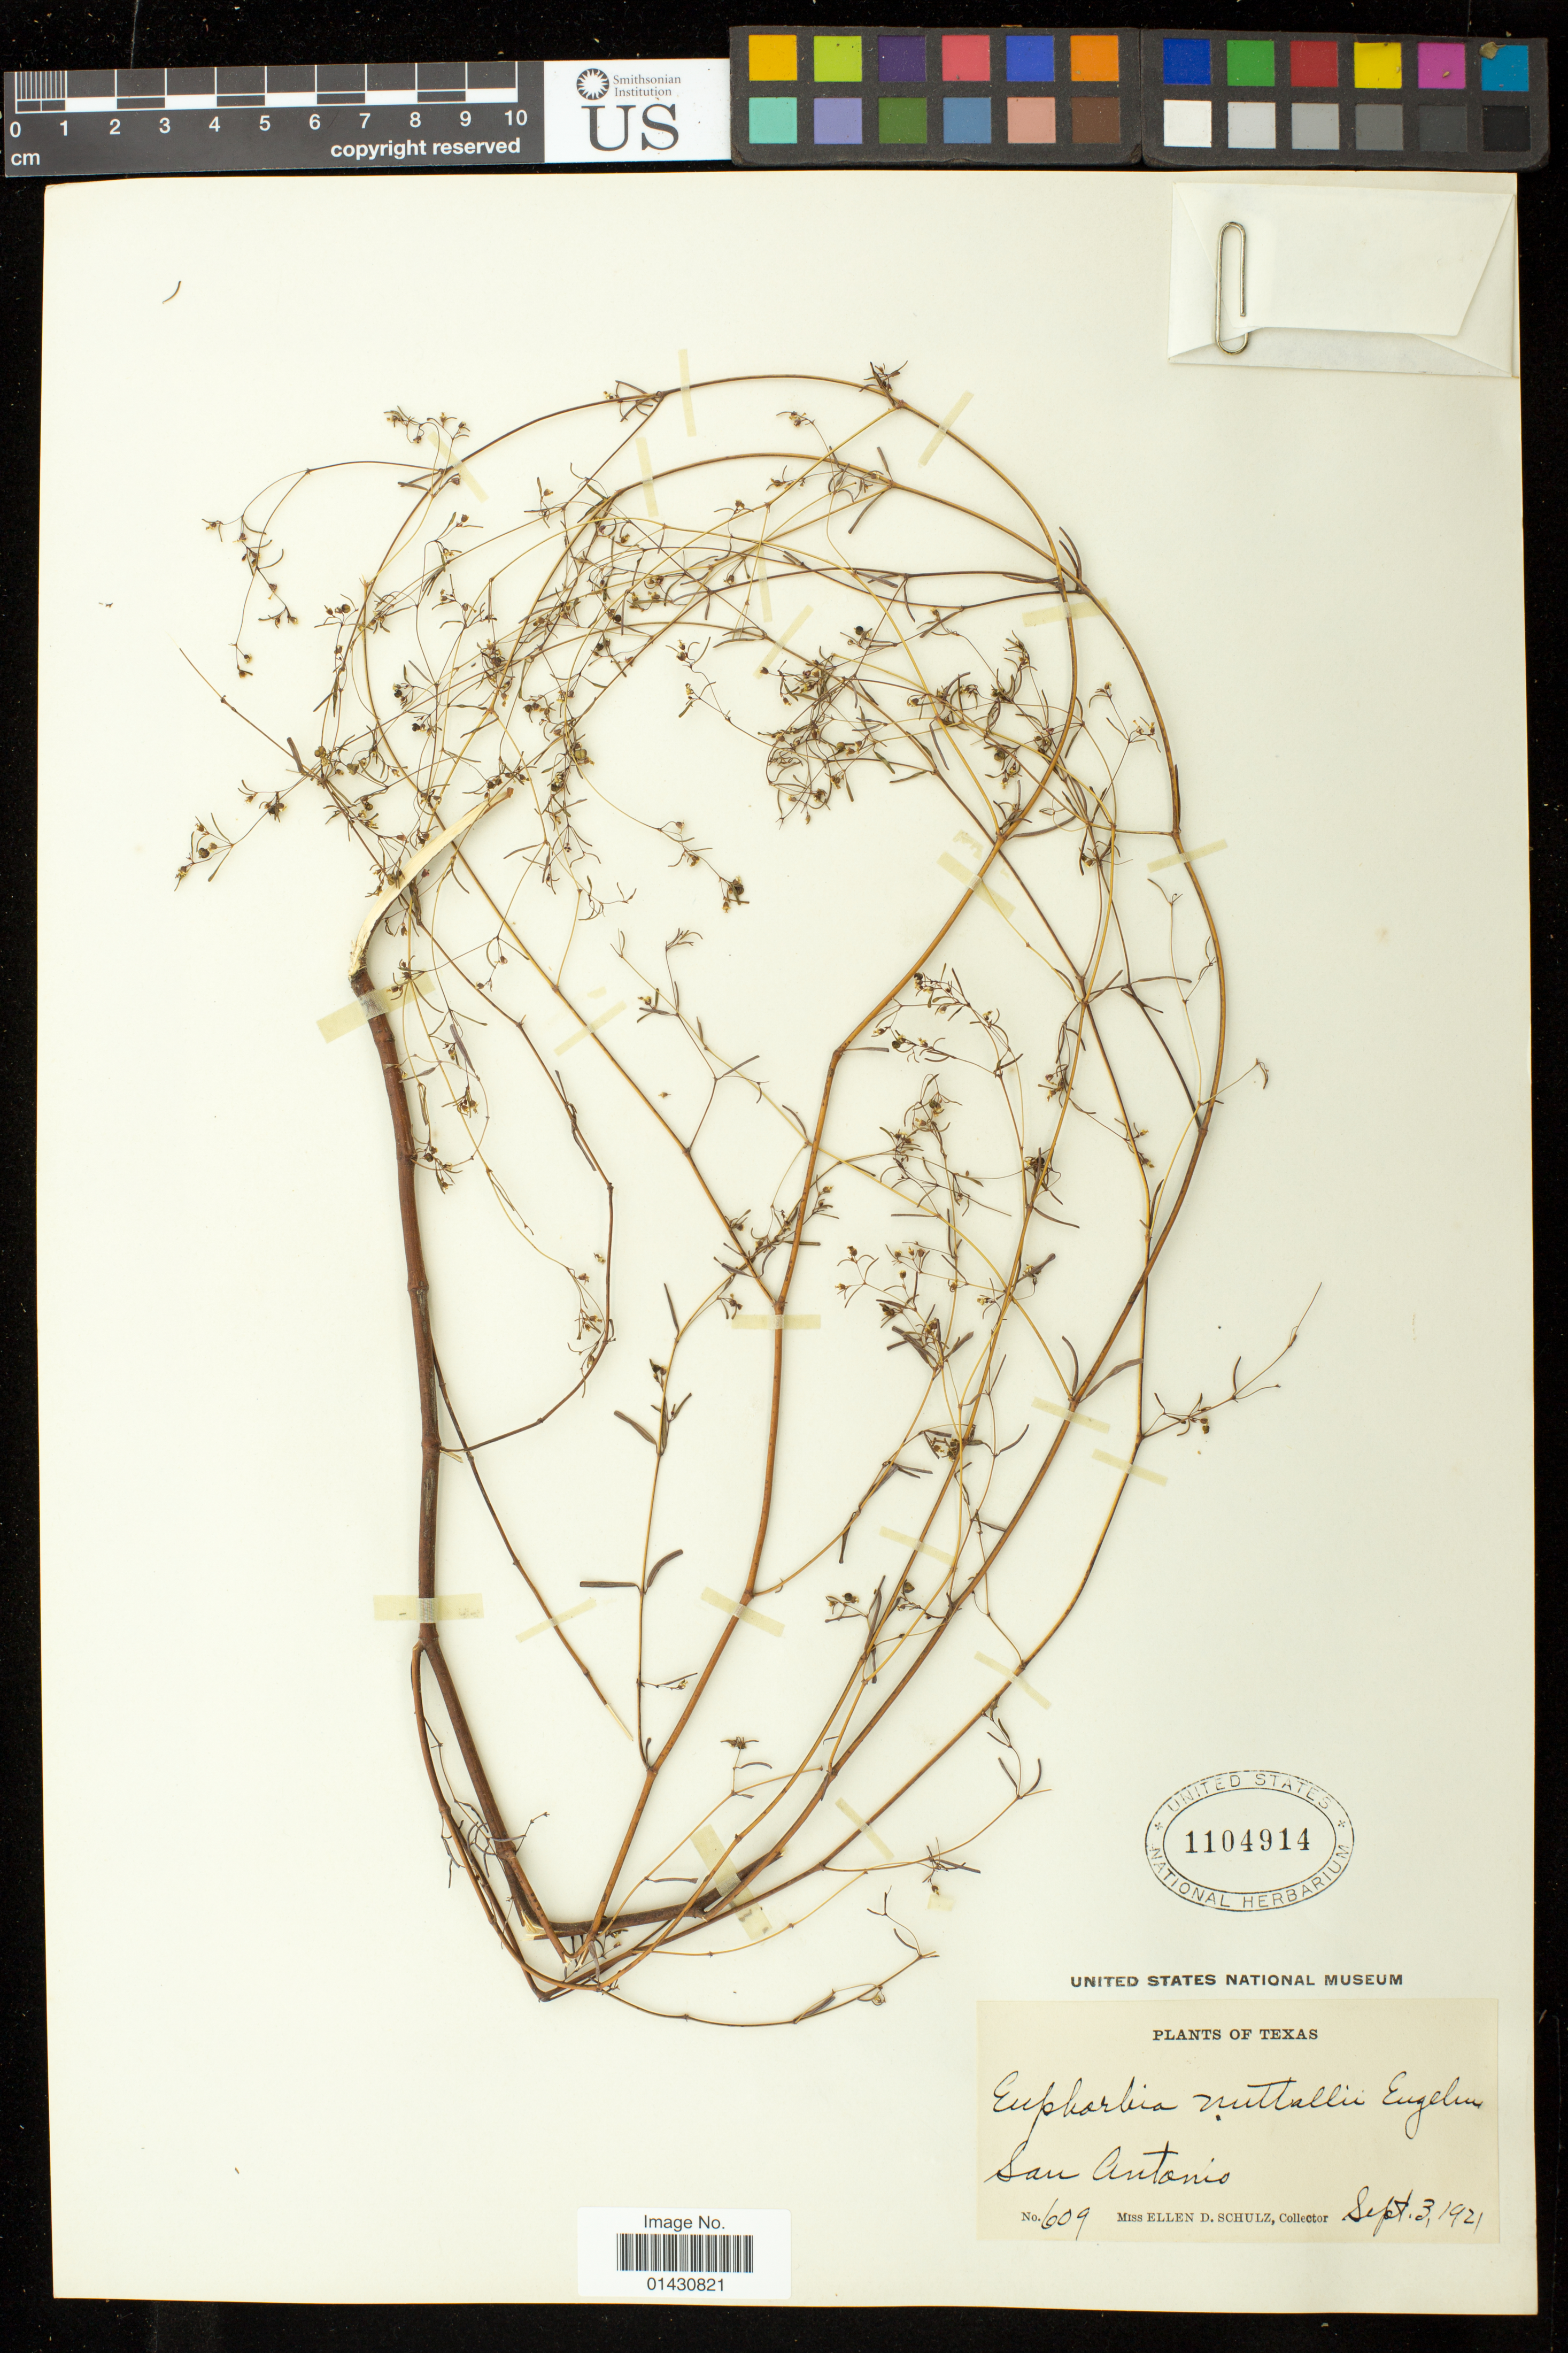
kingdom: Plantae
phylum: Tracheophyta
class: Magnoliopsida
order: Malpighiales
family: Euphorbiaceae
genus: Euphorbia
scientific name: Euphorbia missurica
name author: Raf.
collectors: E. D. Schulz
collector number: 609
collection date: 1921-09-03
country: United States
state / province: Texas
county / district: Bexar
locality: San Antonio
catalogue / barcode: US 1104914